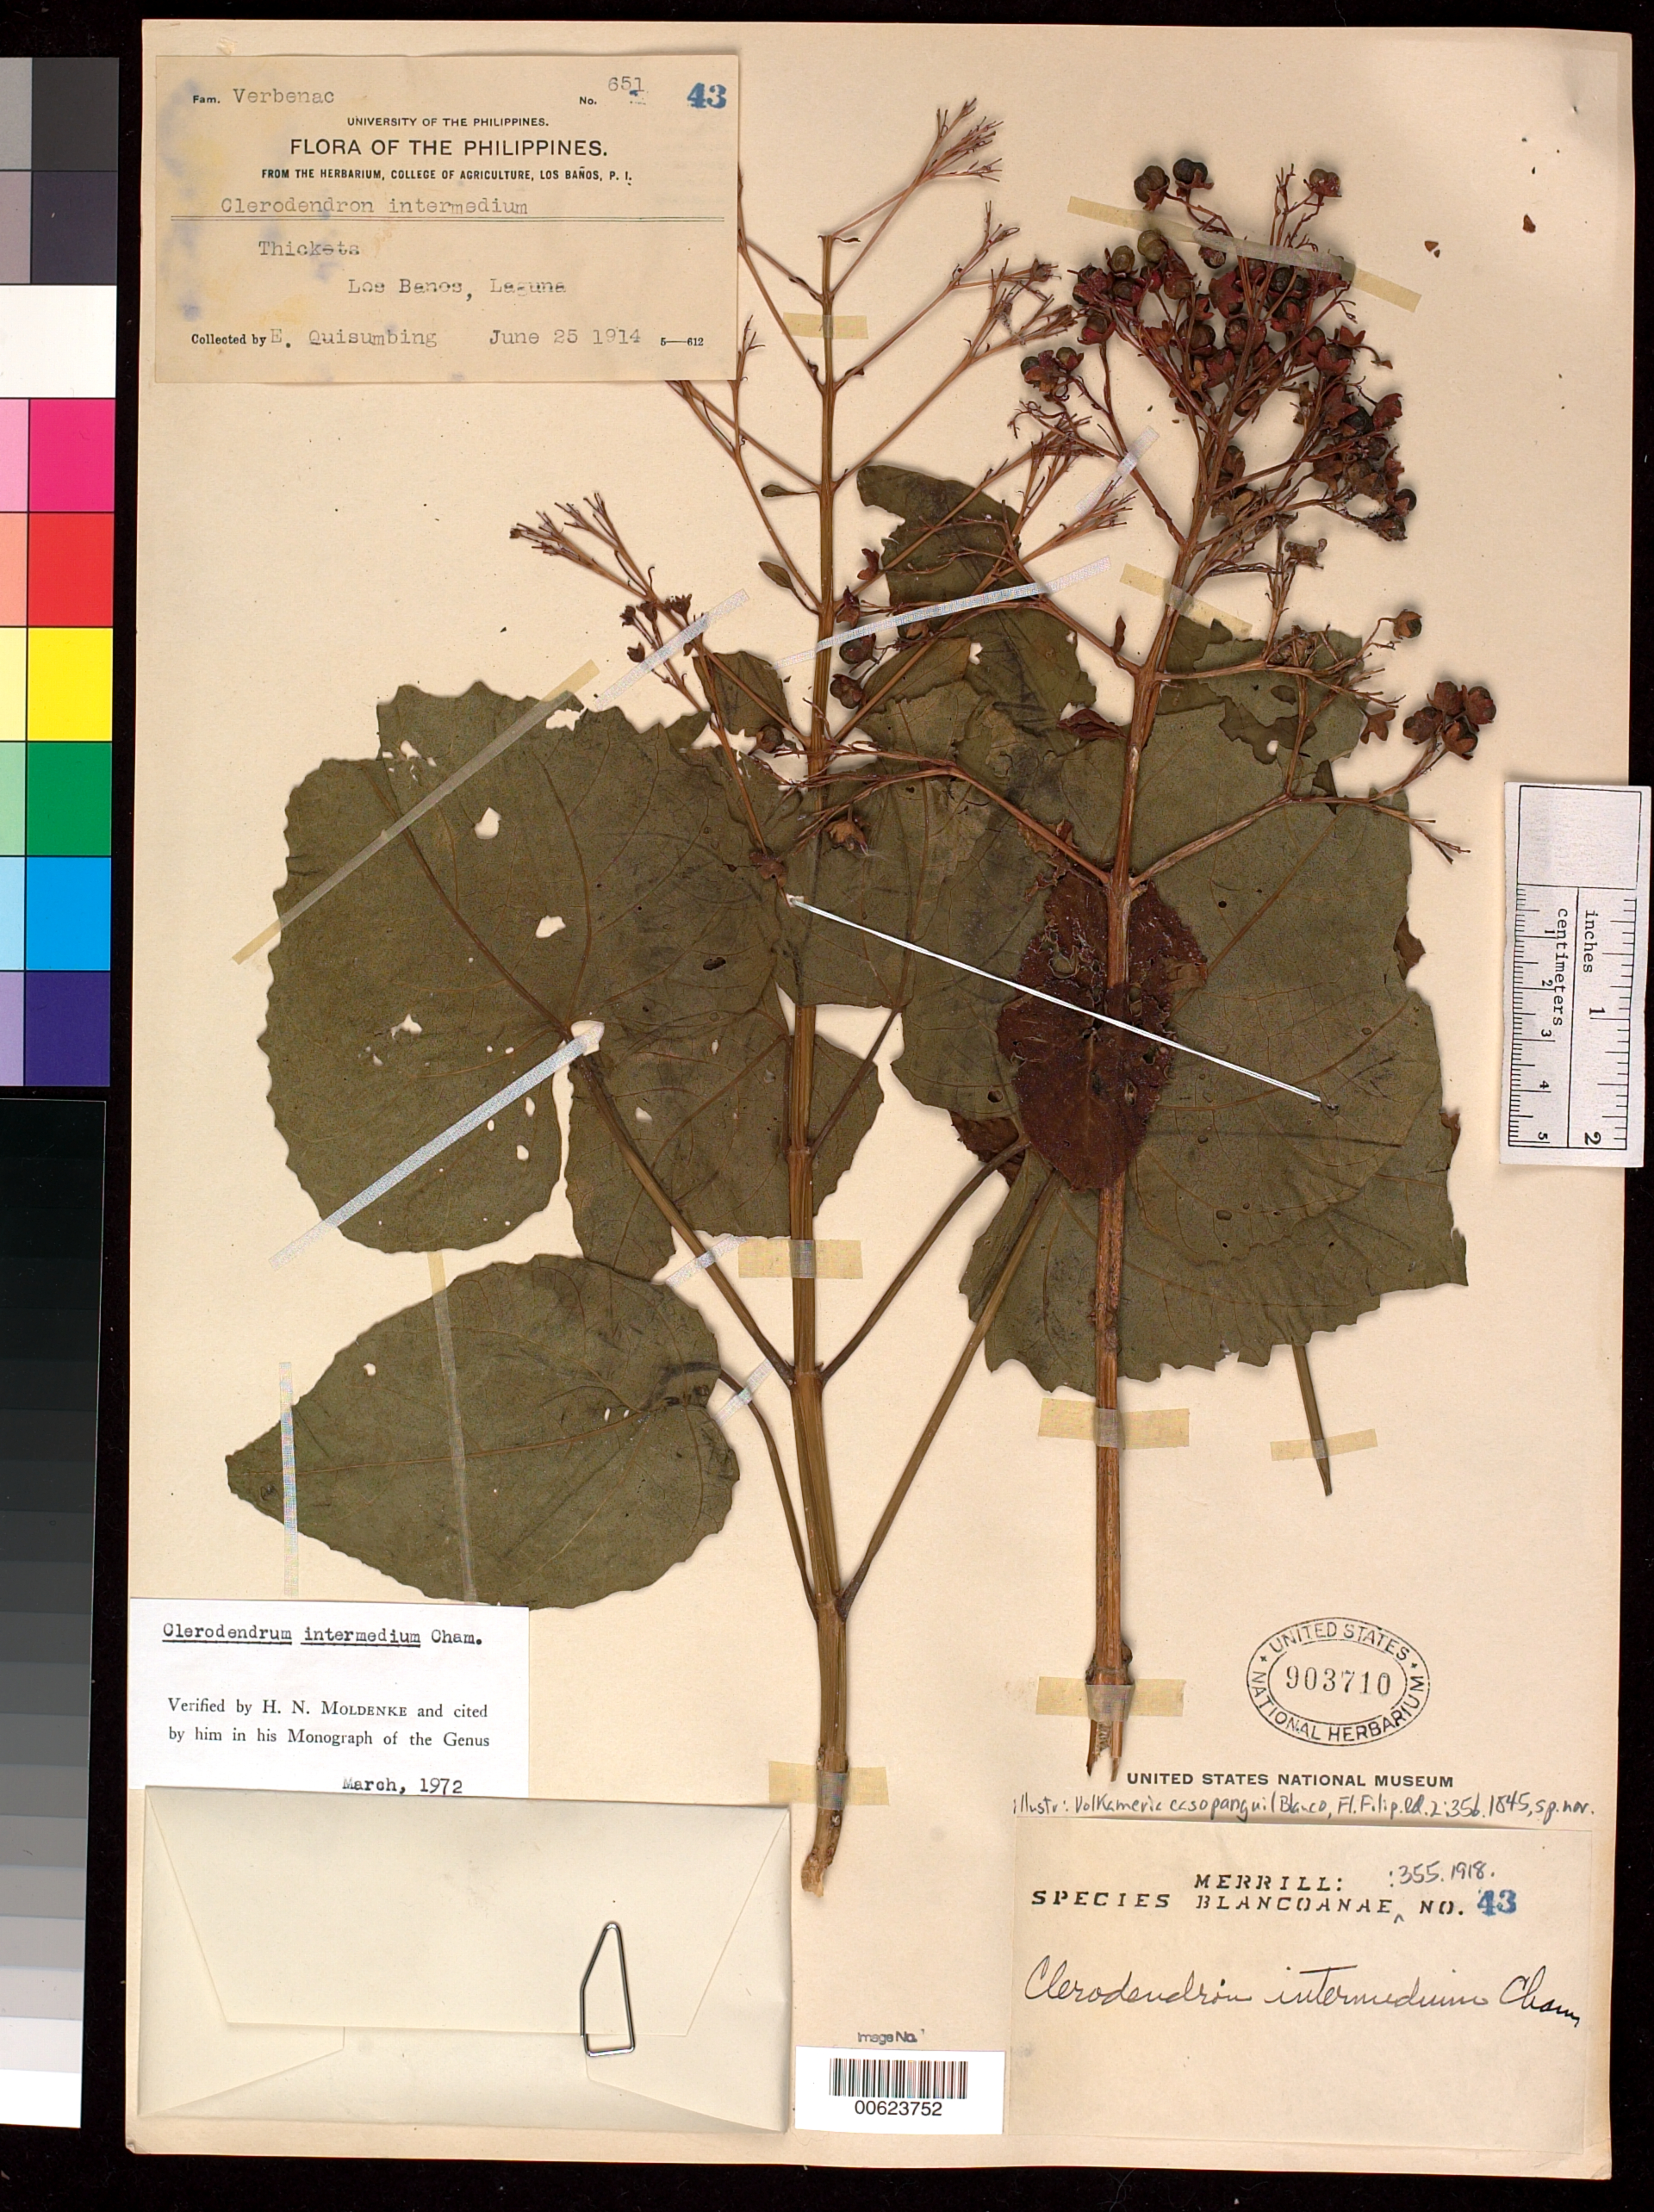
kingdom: Plantae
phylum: Tracheophyta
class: Magnoliopsida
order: Lamiales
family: Lamiaceae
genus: Volkameria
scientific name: Volkameria casopanguil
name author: Blanco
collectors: E. Quisumbing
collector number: Sp. Blancoan. 0043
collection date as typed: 25 Jun 1914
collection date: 1914-06-25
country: Philippines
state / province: Calabarzon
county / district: Laguna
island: Luzon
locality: Los baños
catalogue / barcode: US 903710